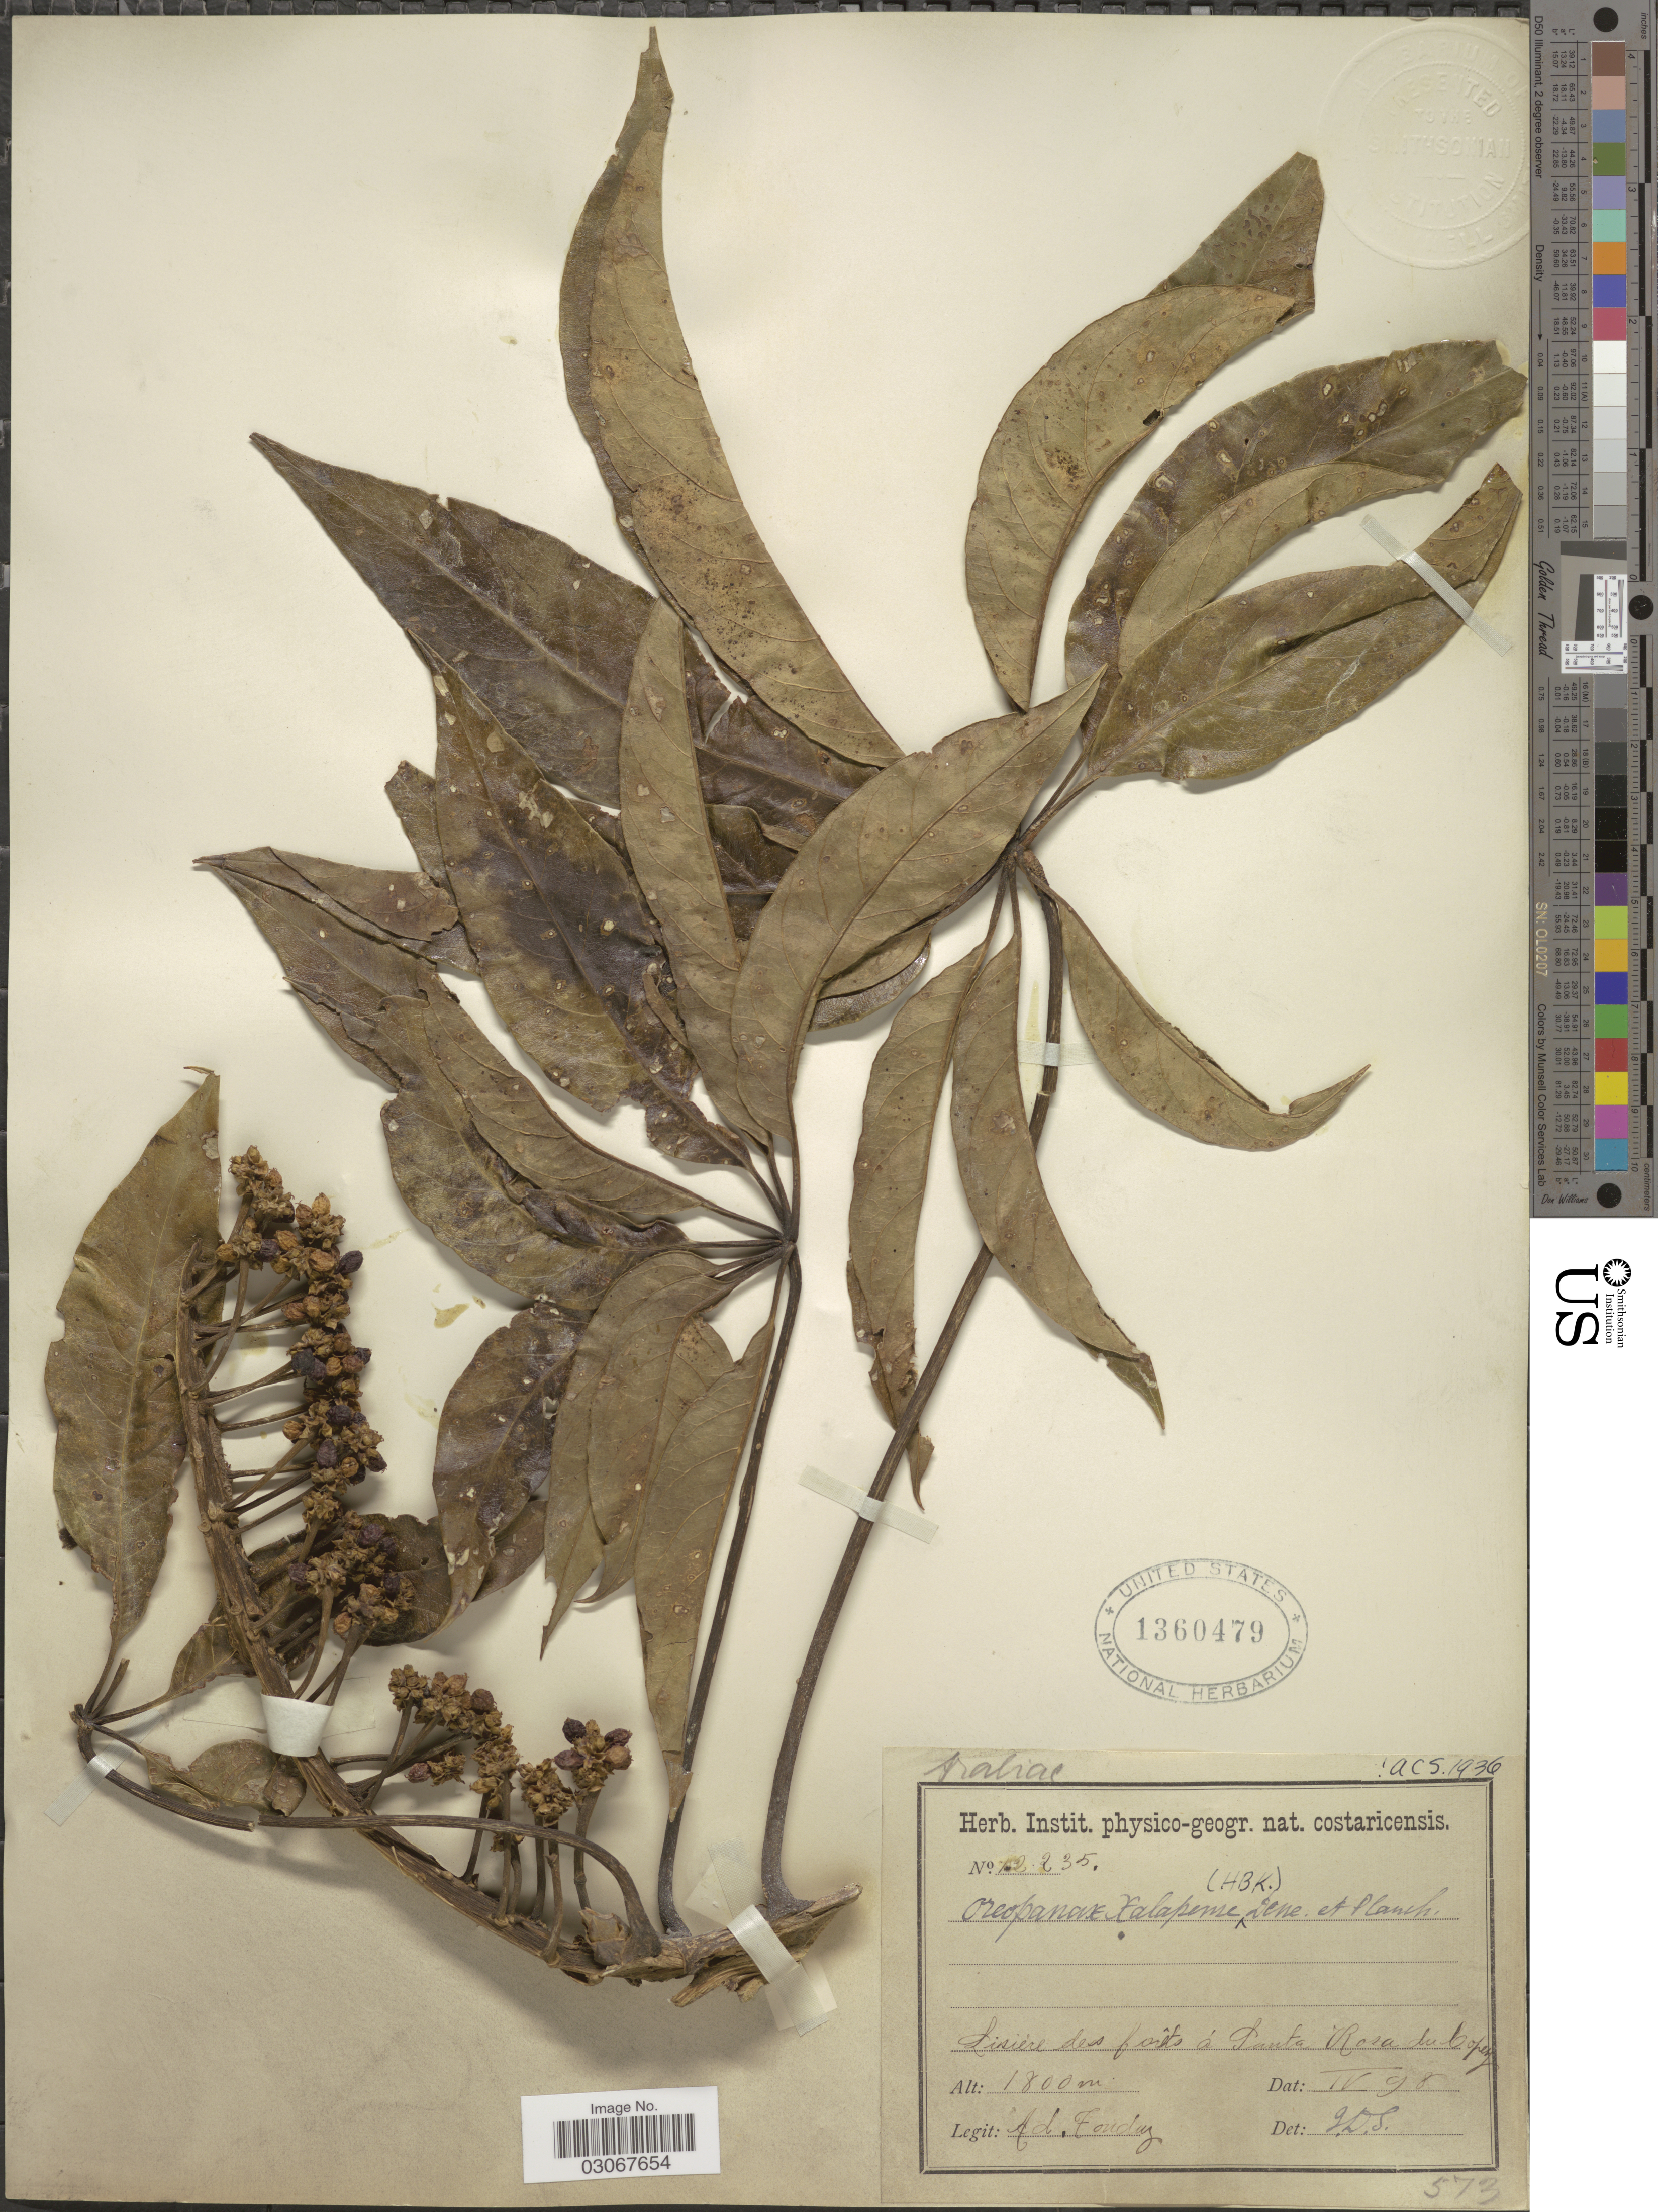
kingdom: Plantae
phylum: Tracheophyta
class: Magnoliopsida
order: Apiales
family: Araliaceae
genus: Oreopanax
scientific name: Oreopanax xalapensis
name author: (Kunth) Decne. & Planch.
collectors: A. Tonduz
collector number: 12235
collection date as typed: Transcribed d/m/y: /4/98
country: Costa Rica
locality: Lisière des forêts á Santa Rosa du Copey.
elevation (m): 1800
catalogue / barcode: US 1360479